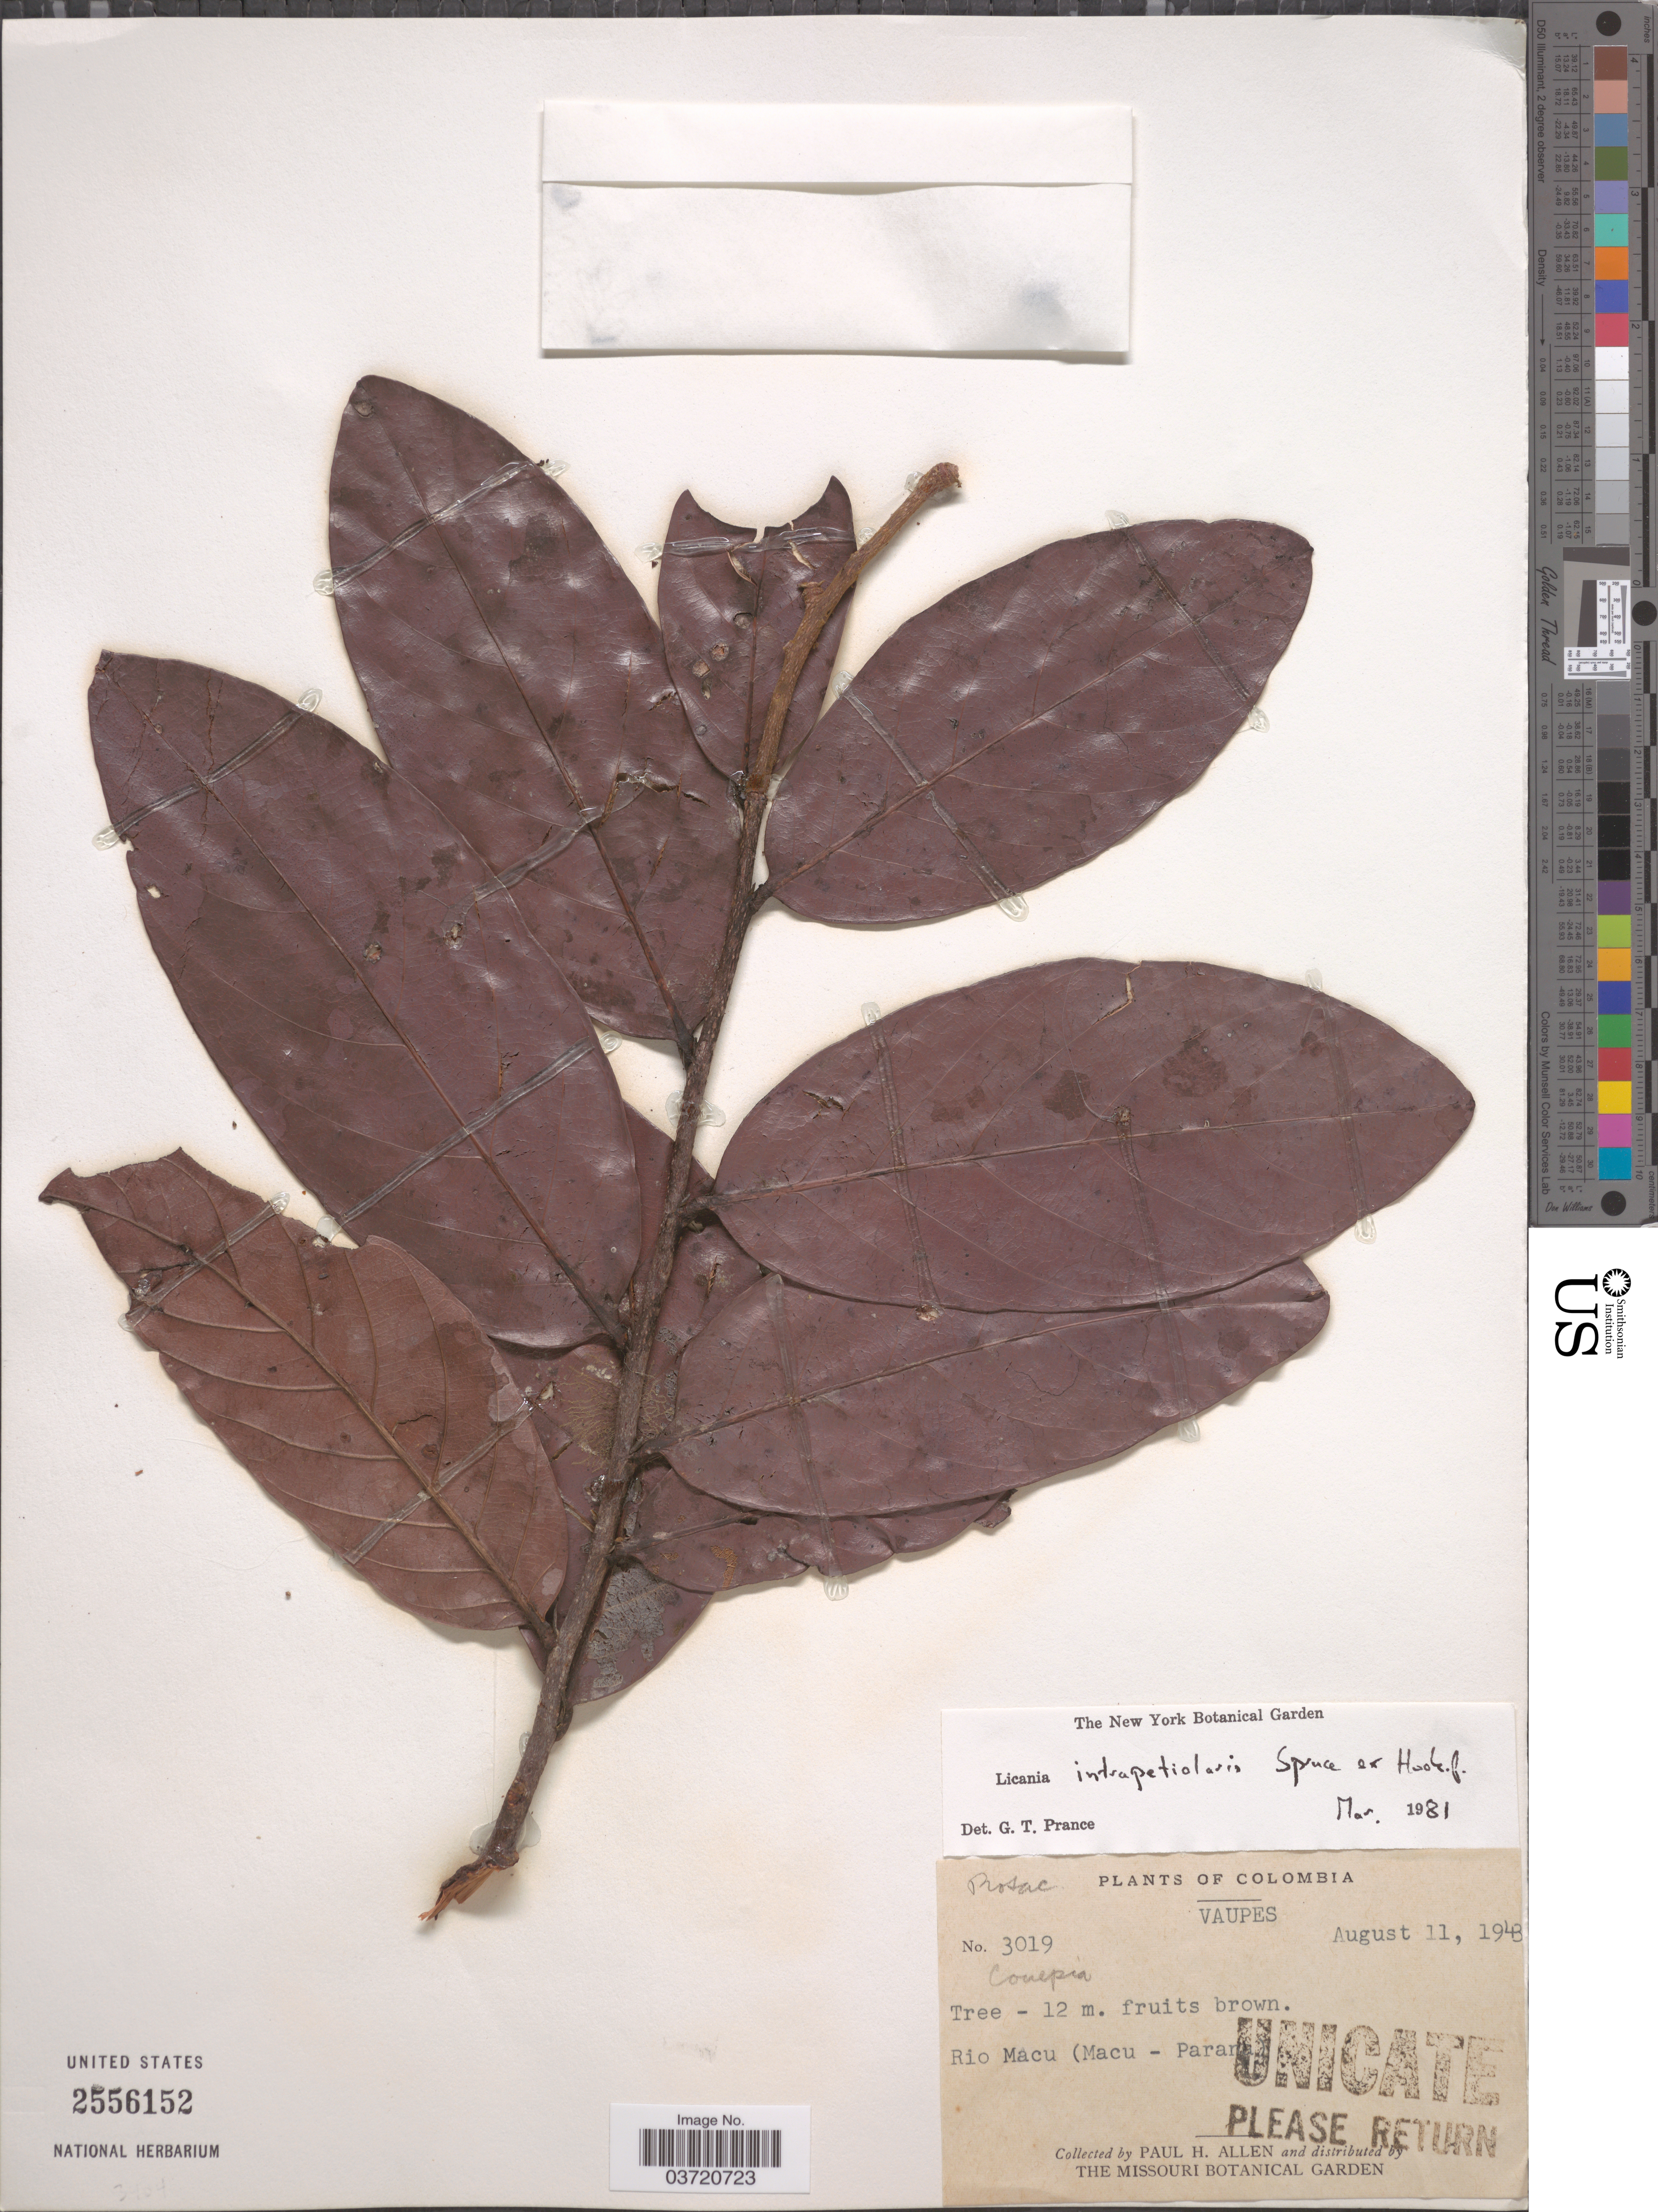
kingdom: Plantae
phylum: Tracheophyta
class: Magnoliopsida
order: Malpighiales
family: Chrysobalanaceae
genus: Hymenopus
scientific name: Hymenopus intrapetiolaris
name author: (Spreng. ex Hook. f.) Sothers & Prance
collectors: P. H. Allen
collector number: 3019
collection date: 1943-08-11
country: Colombia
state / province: Vaupés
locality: Rio Macu (Macu-Parama).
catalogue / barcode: US 2556152